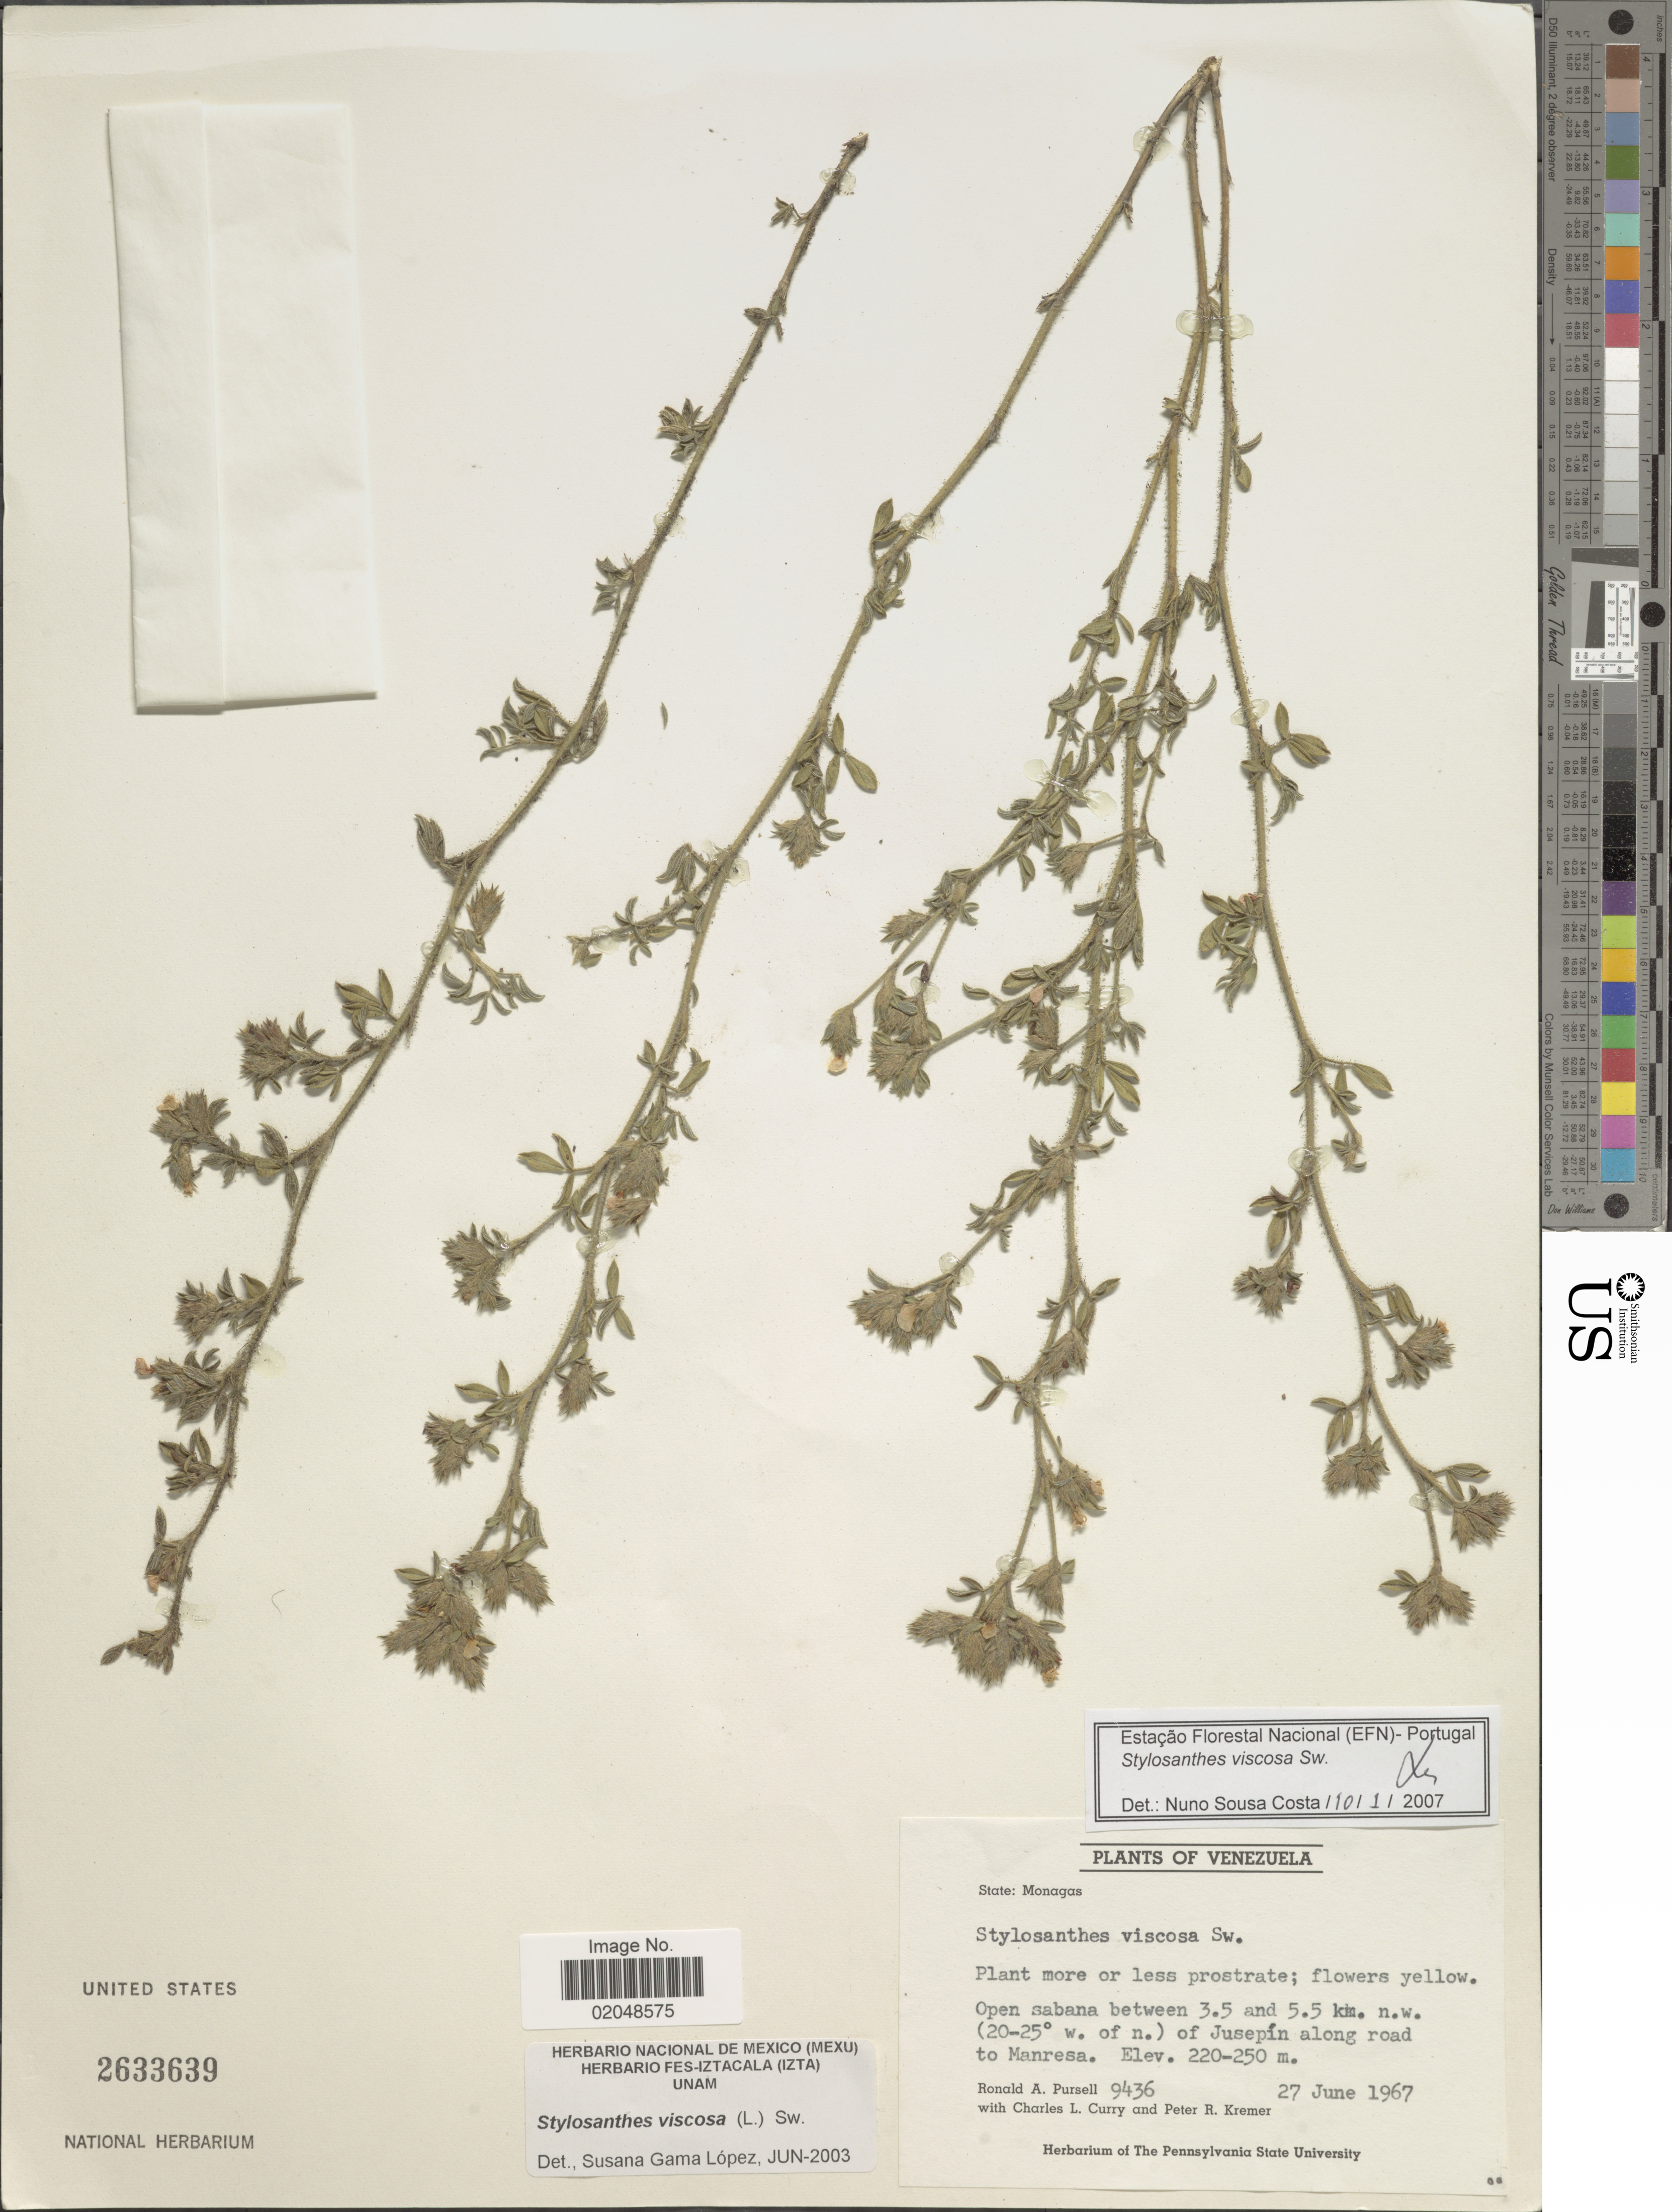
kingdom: Plantae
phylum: Tracheophyta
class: Magnoliopsida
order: Fabales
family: Fabaceae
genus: Stylosanthes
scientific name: Stylosanthes viscosa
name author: Sw.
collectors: R. A. Pursell, C. L. Curry & P. Kremer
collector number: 9436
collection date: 1967-06-27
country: Venezuela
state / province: Monagas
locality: Open sabana between 3.5 and 5.5 km. n.w. of Jusepin along road to Manresa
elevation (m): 220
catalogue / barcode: US 2633639